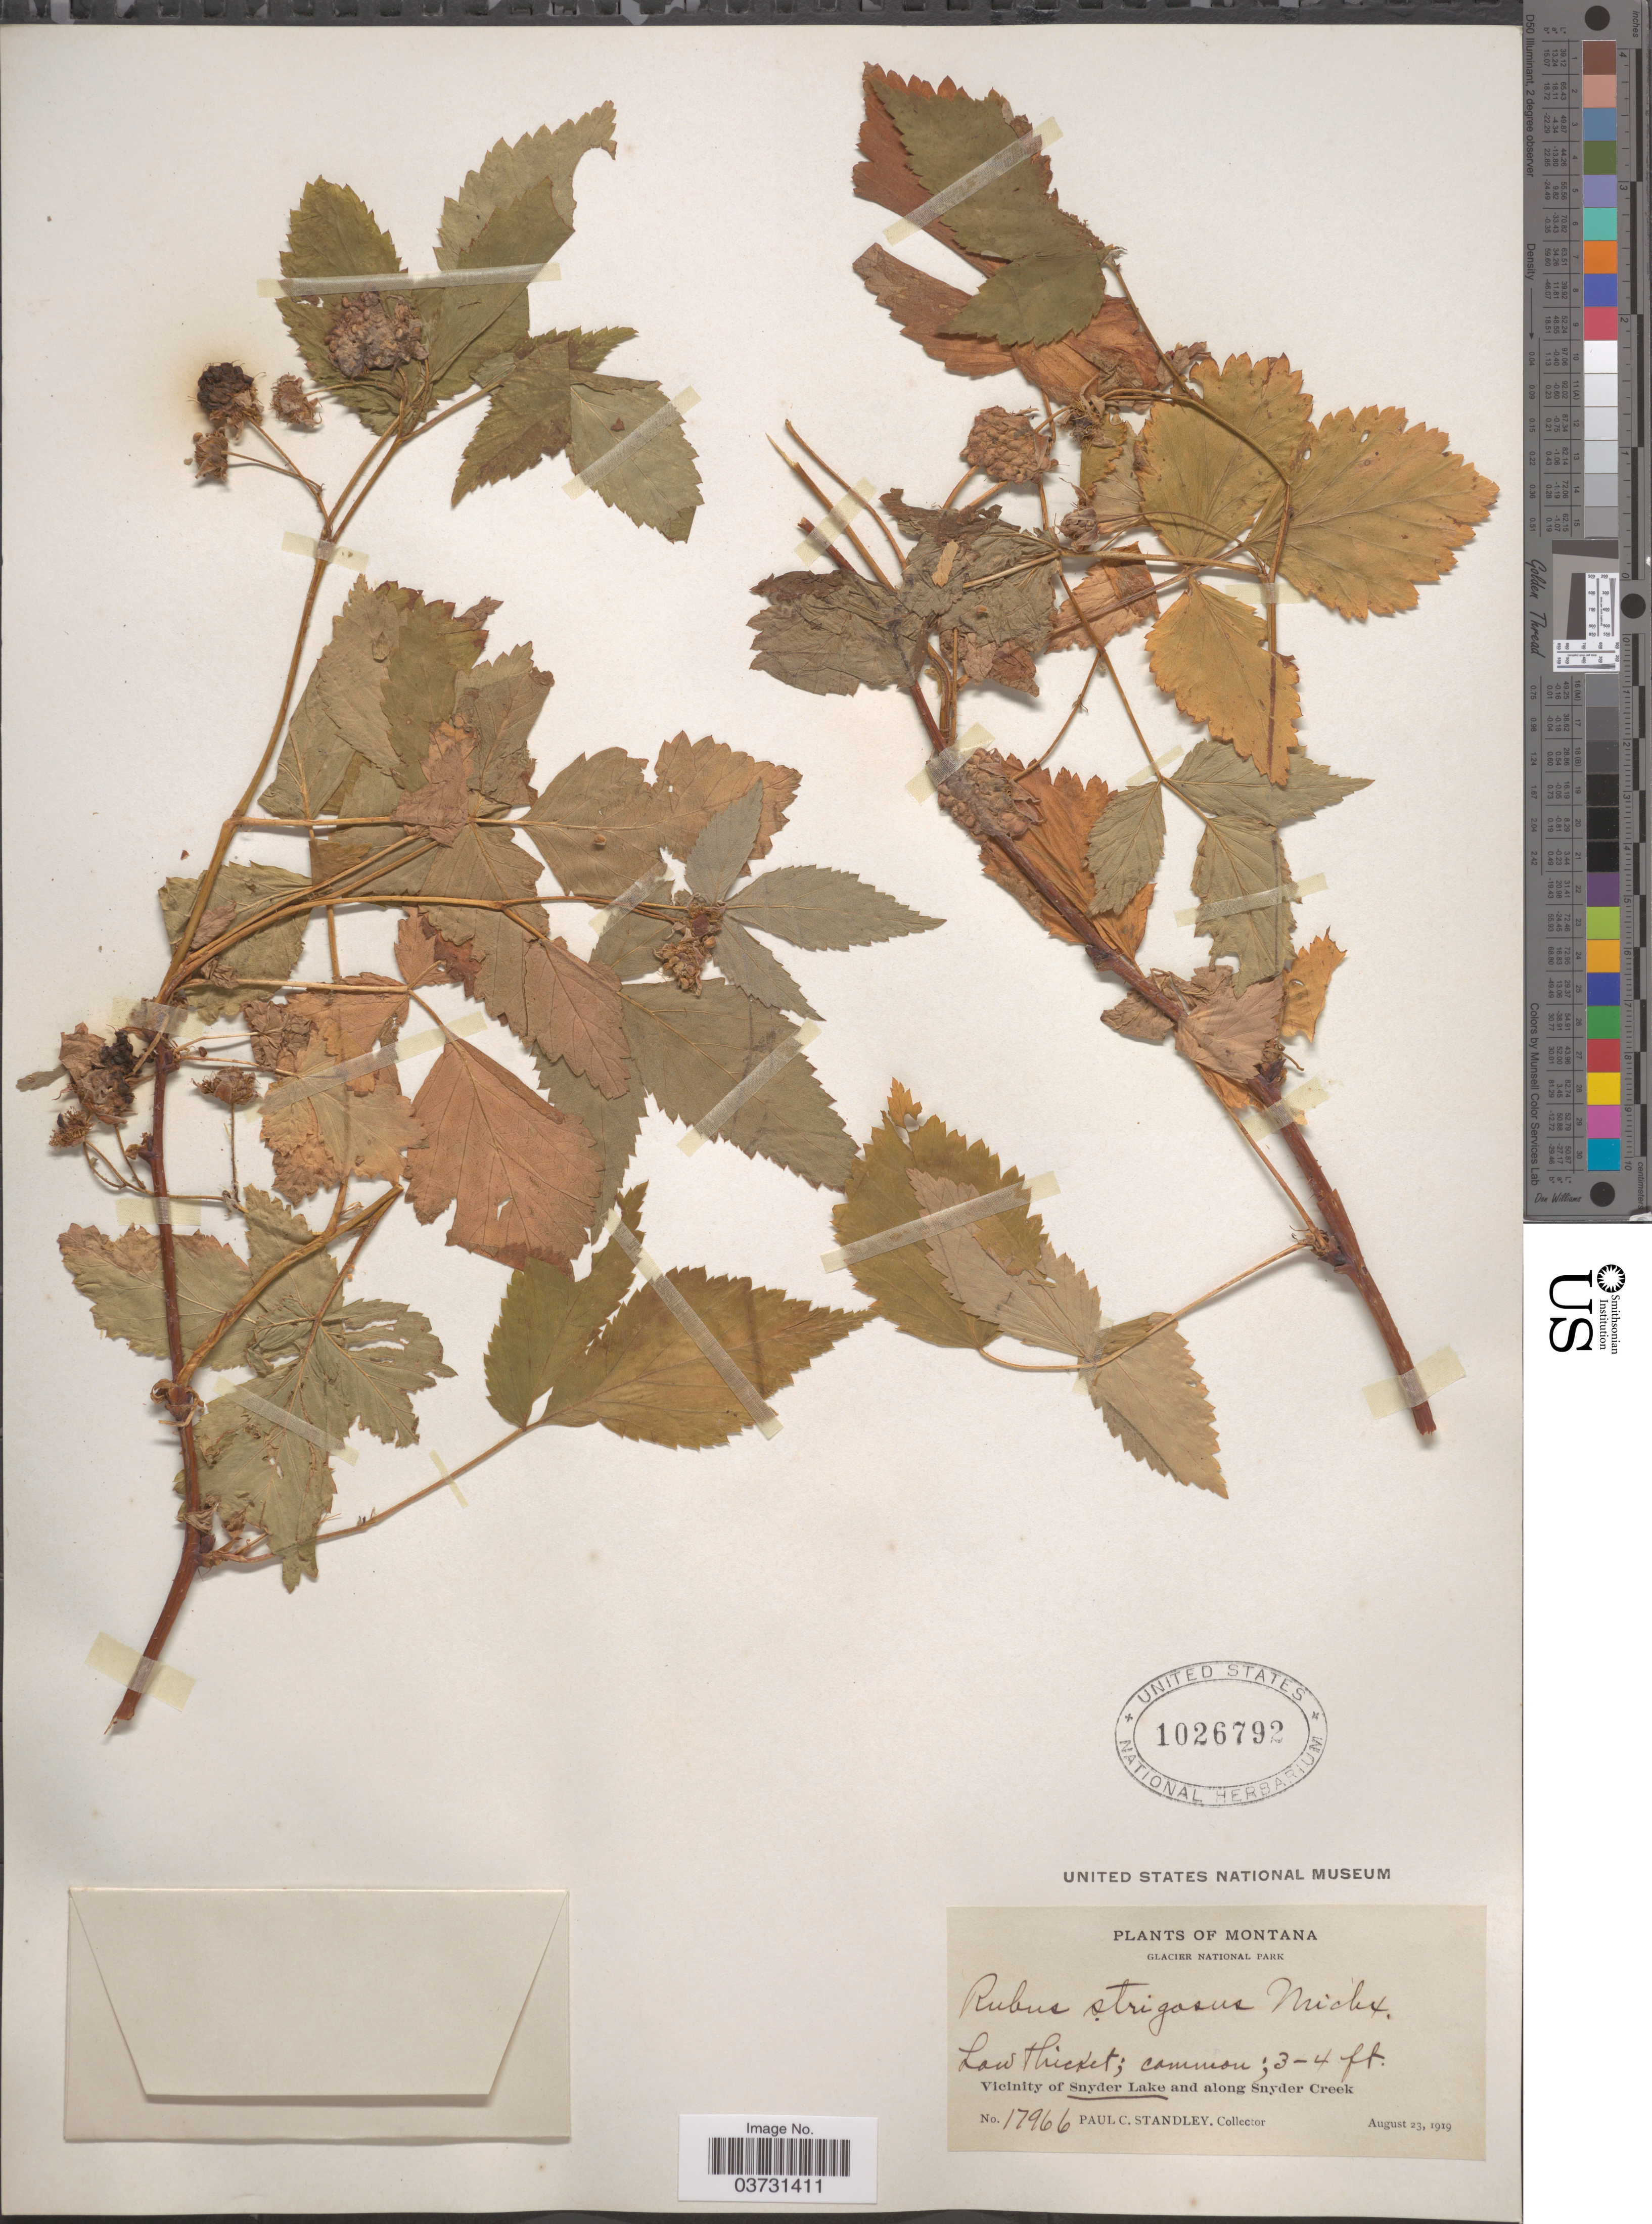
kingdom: Plantae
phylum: Tracheophyta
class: Magnoliopsida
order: Rosales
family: Rosaceae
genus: Rubus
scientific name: Rubus strigosus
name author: Michx.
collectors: P. C. Standley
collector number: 17966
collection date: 1919-08-23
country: United States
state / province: Montana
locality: Glacier National Park. Low thicket. Vicinity of Snyder Lake and along Snyder Creek.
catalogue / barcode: US 1026792